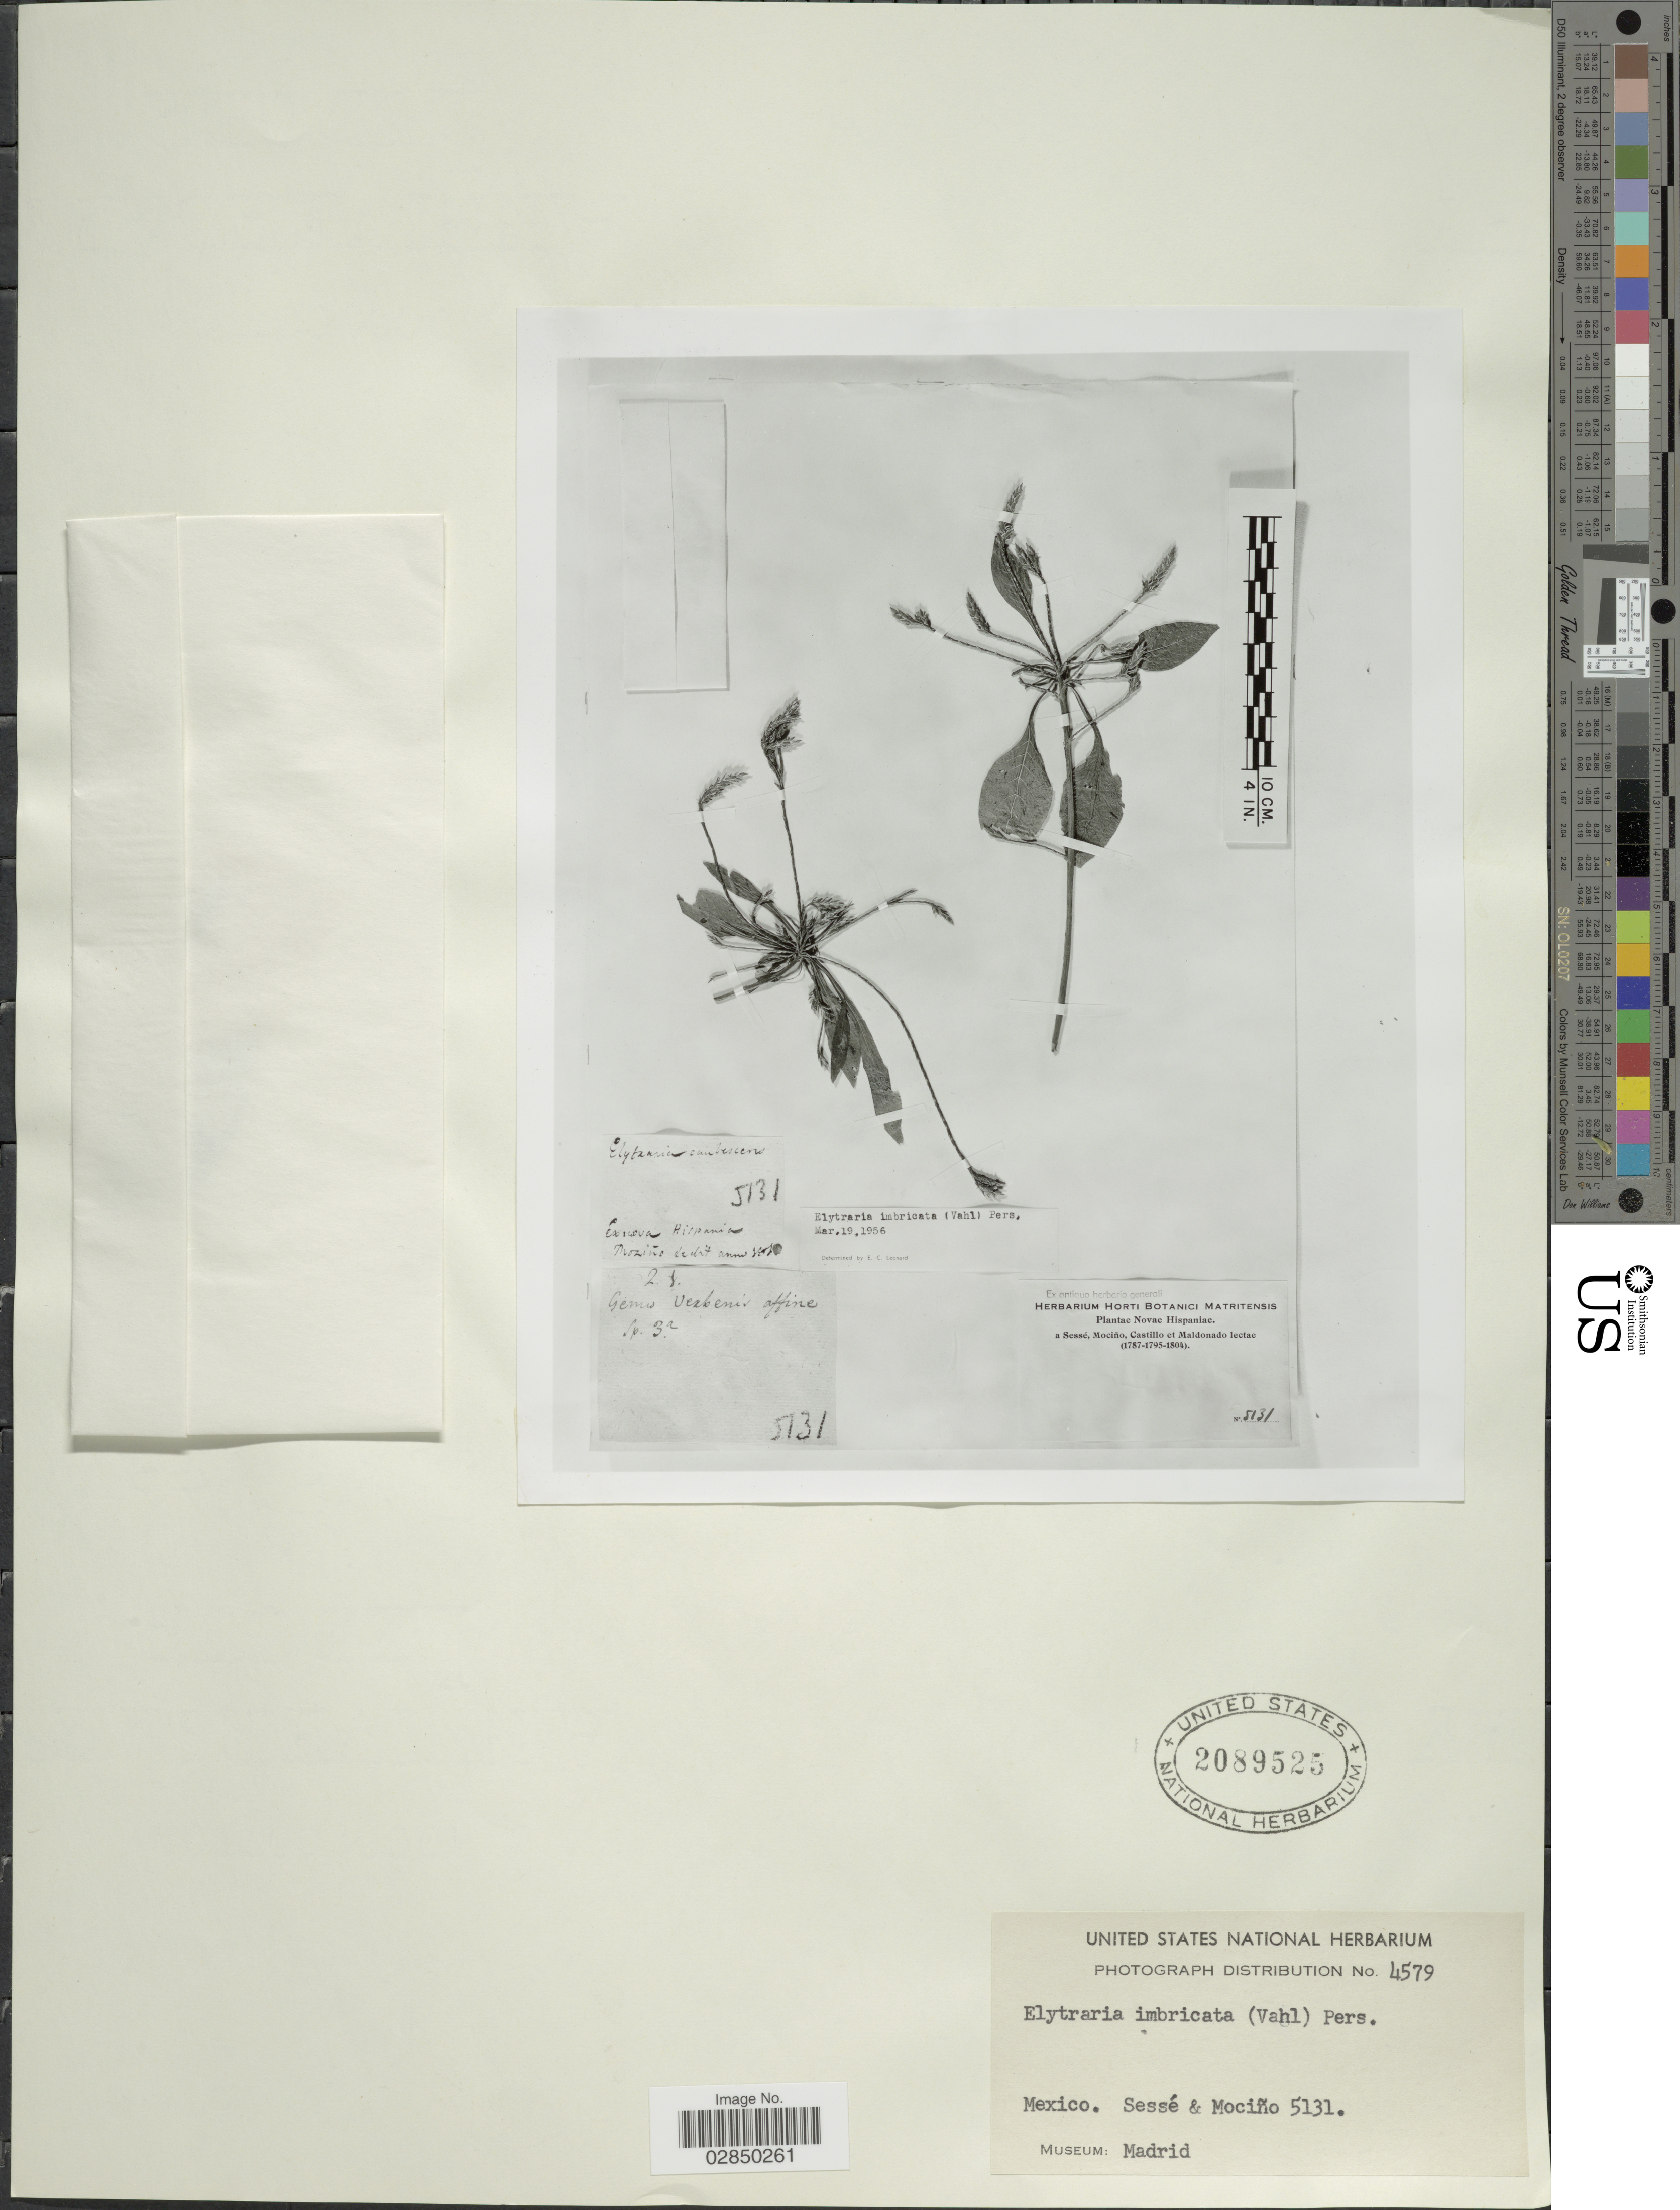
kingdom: Plantae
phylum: Tracheophyta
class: Magnoliopsida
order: Lamiales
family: Acanthaceae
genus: Elytraria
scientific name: Elytraria imbricata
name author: (Vahl) Pers.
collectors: Sessé, --, Mociño, Castillo, -- & Maldonado, --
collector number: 5131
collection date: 1787/1804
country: Mexico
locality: Novae Hispaniae.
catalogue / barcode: US 2089525